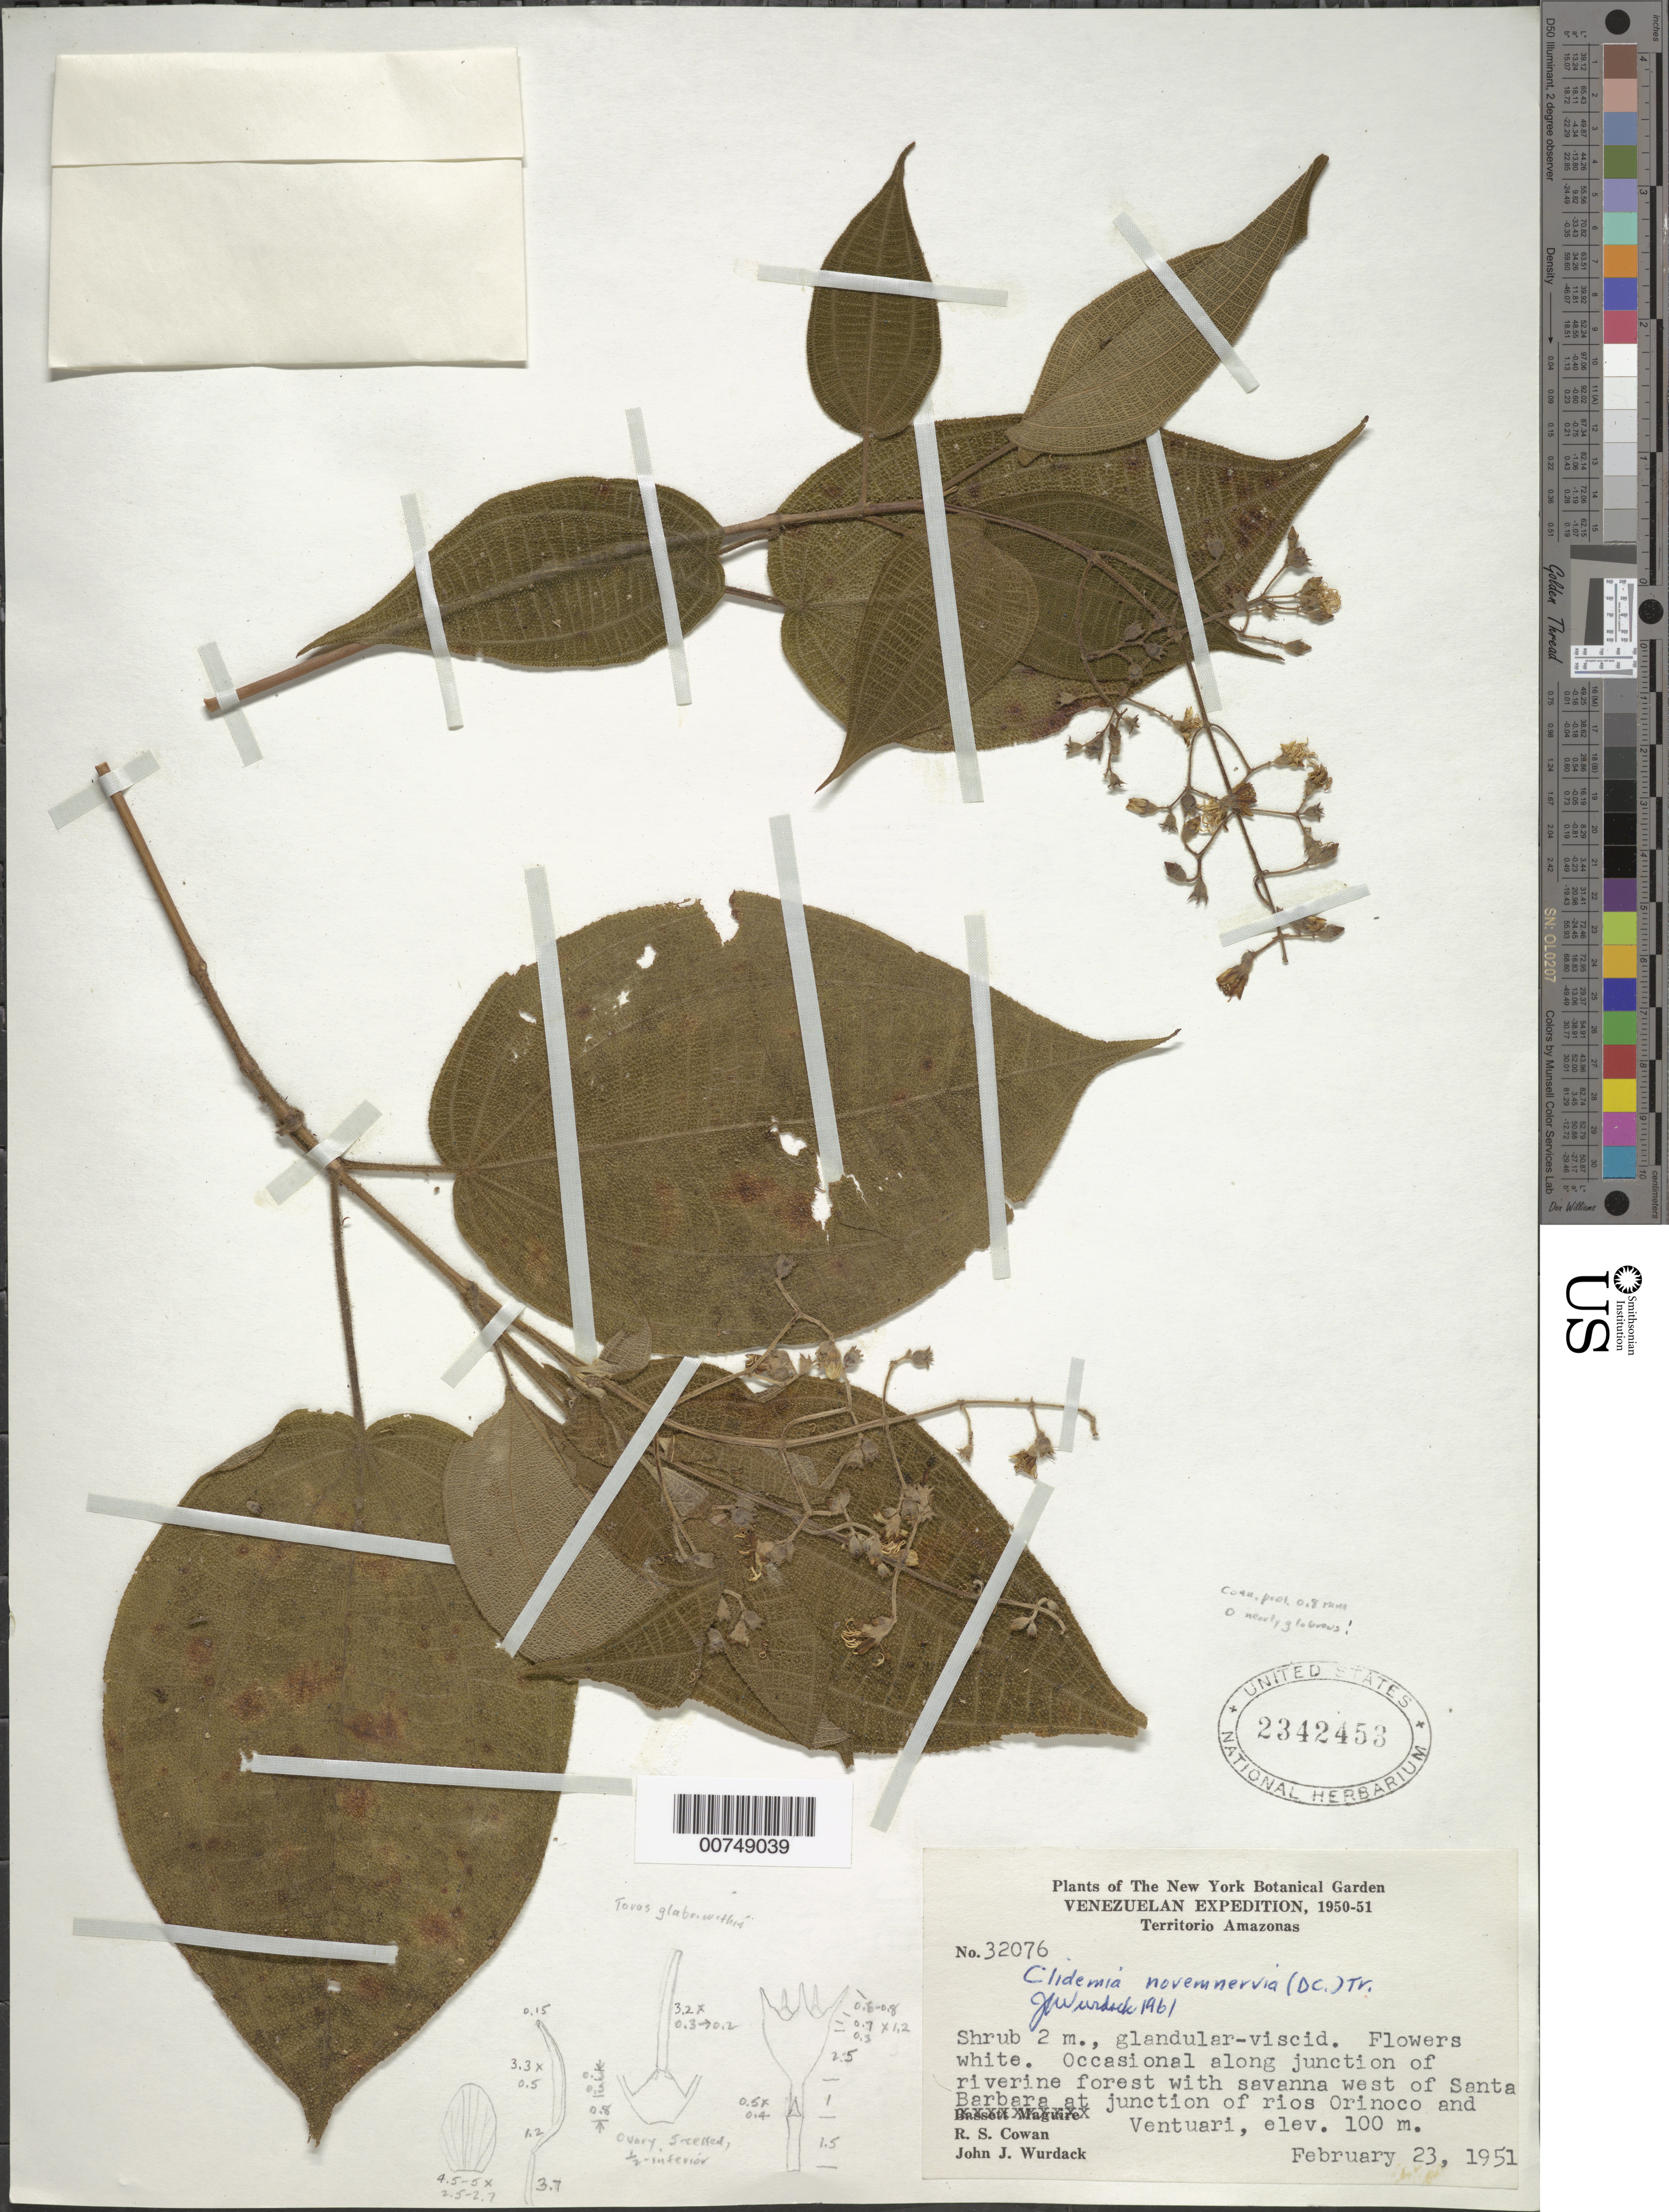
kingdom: Plantae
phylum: Tracheophyta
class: Magnoliopsida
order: Myrtales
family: Melastomataceae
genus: Clidemia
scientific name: Clidemia novemnervia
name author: (DC.) Triana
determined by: Wurdack, John J., (US), US (UNITED STATES)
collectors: R. S. Cowan & J. J. Wurdack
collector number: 32076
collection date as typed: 23-Feb-51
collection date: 1951-02-23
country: Venezuela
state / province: Amazonas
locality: Santa Barbara, West of, at junction of ríos Orinoco and Ventuari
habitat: Along junction of riverine forest with savanna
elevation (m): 100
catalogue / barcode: US 2342453